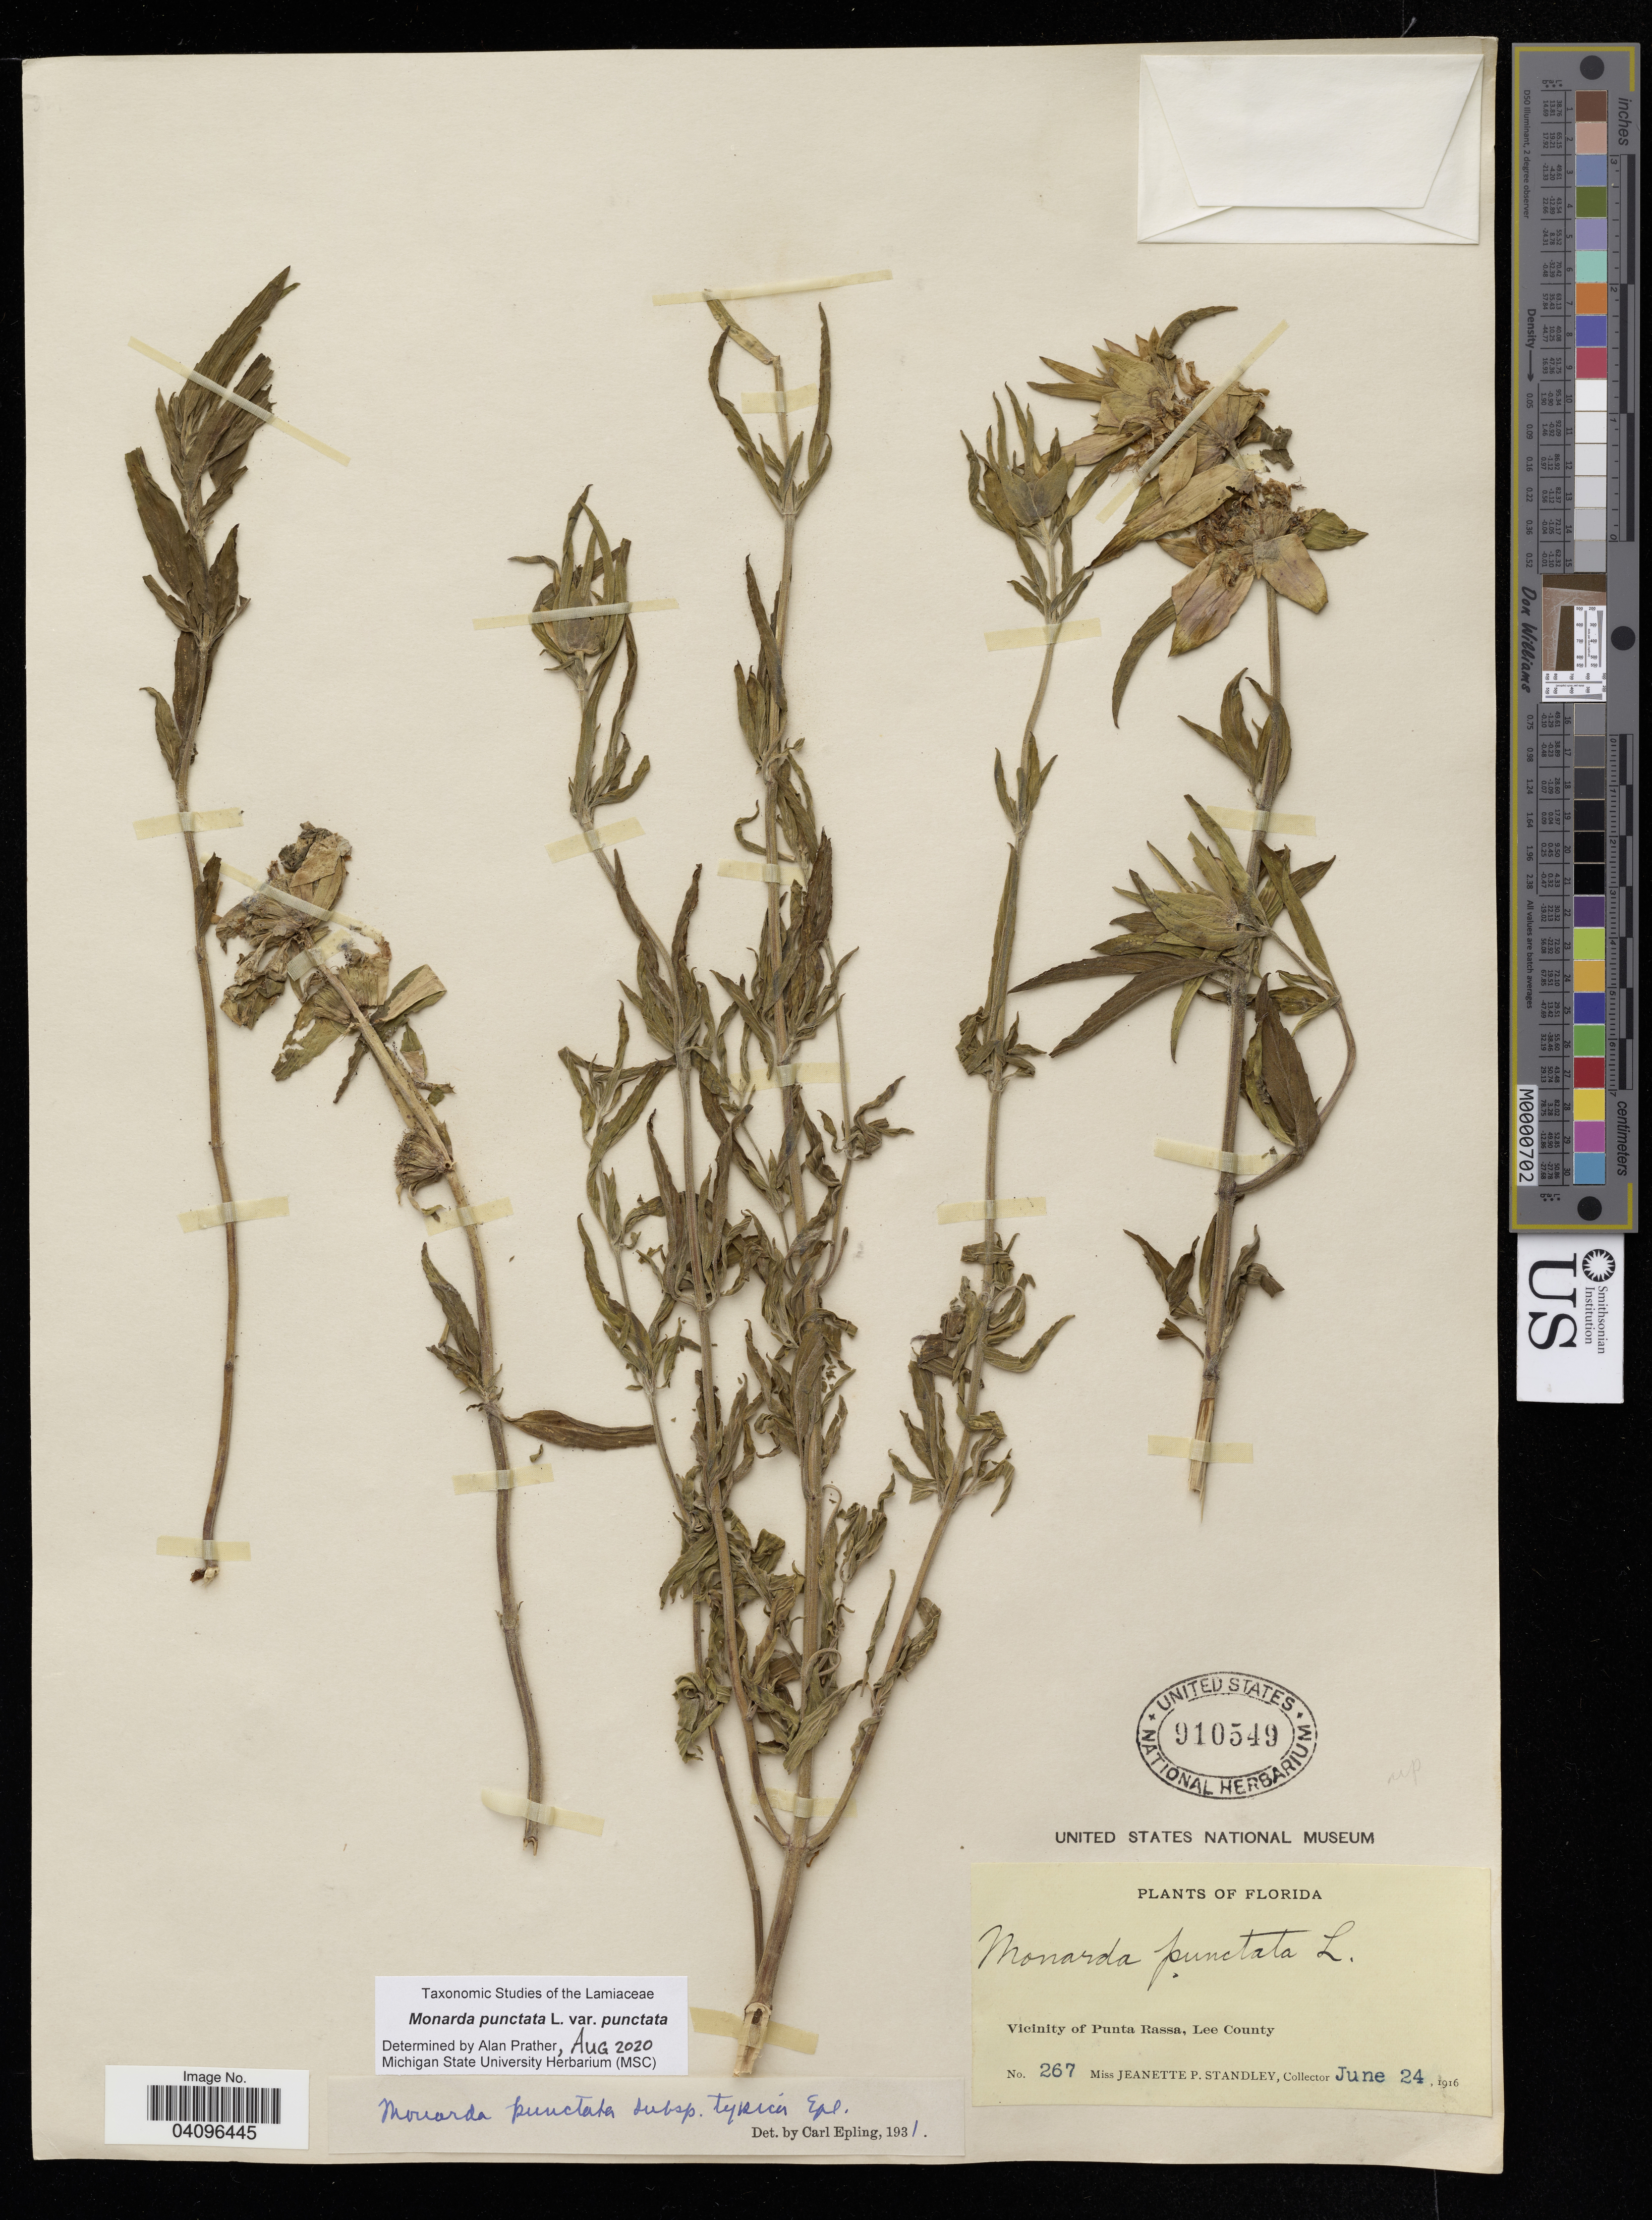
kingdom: Plantae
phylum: Tracheophyta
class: Magnoliopsida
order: Lamiales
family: Lamiaceae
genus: Monarda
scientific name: Monarda punctata var. punctata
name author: L.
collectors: J. P. Standley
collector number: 267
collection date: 1916-06-24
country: United States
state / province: Florida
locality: Vicinity of Punta Rassa, Lee County.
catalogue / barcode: US 910549